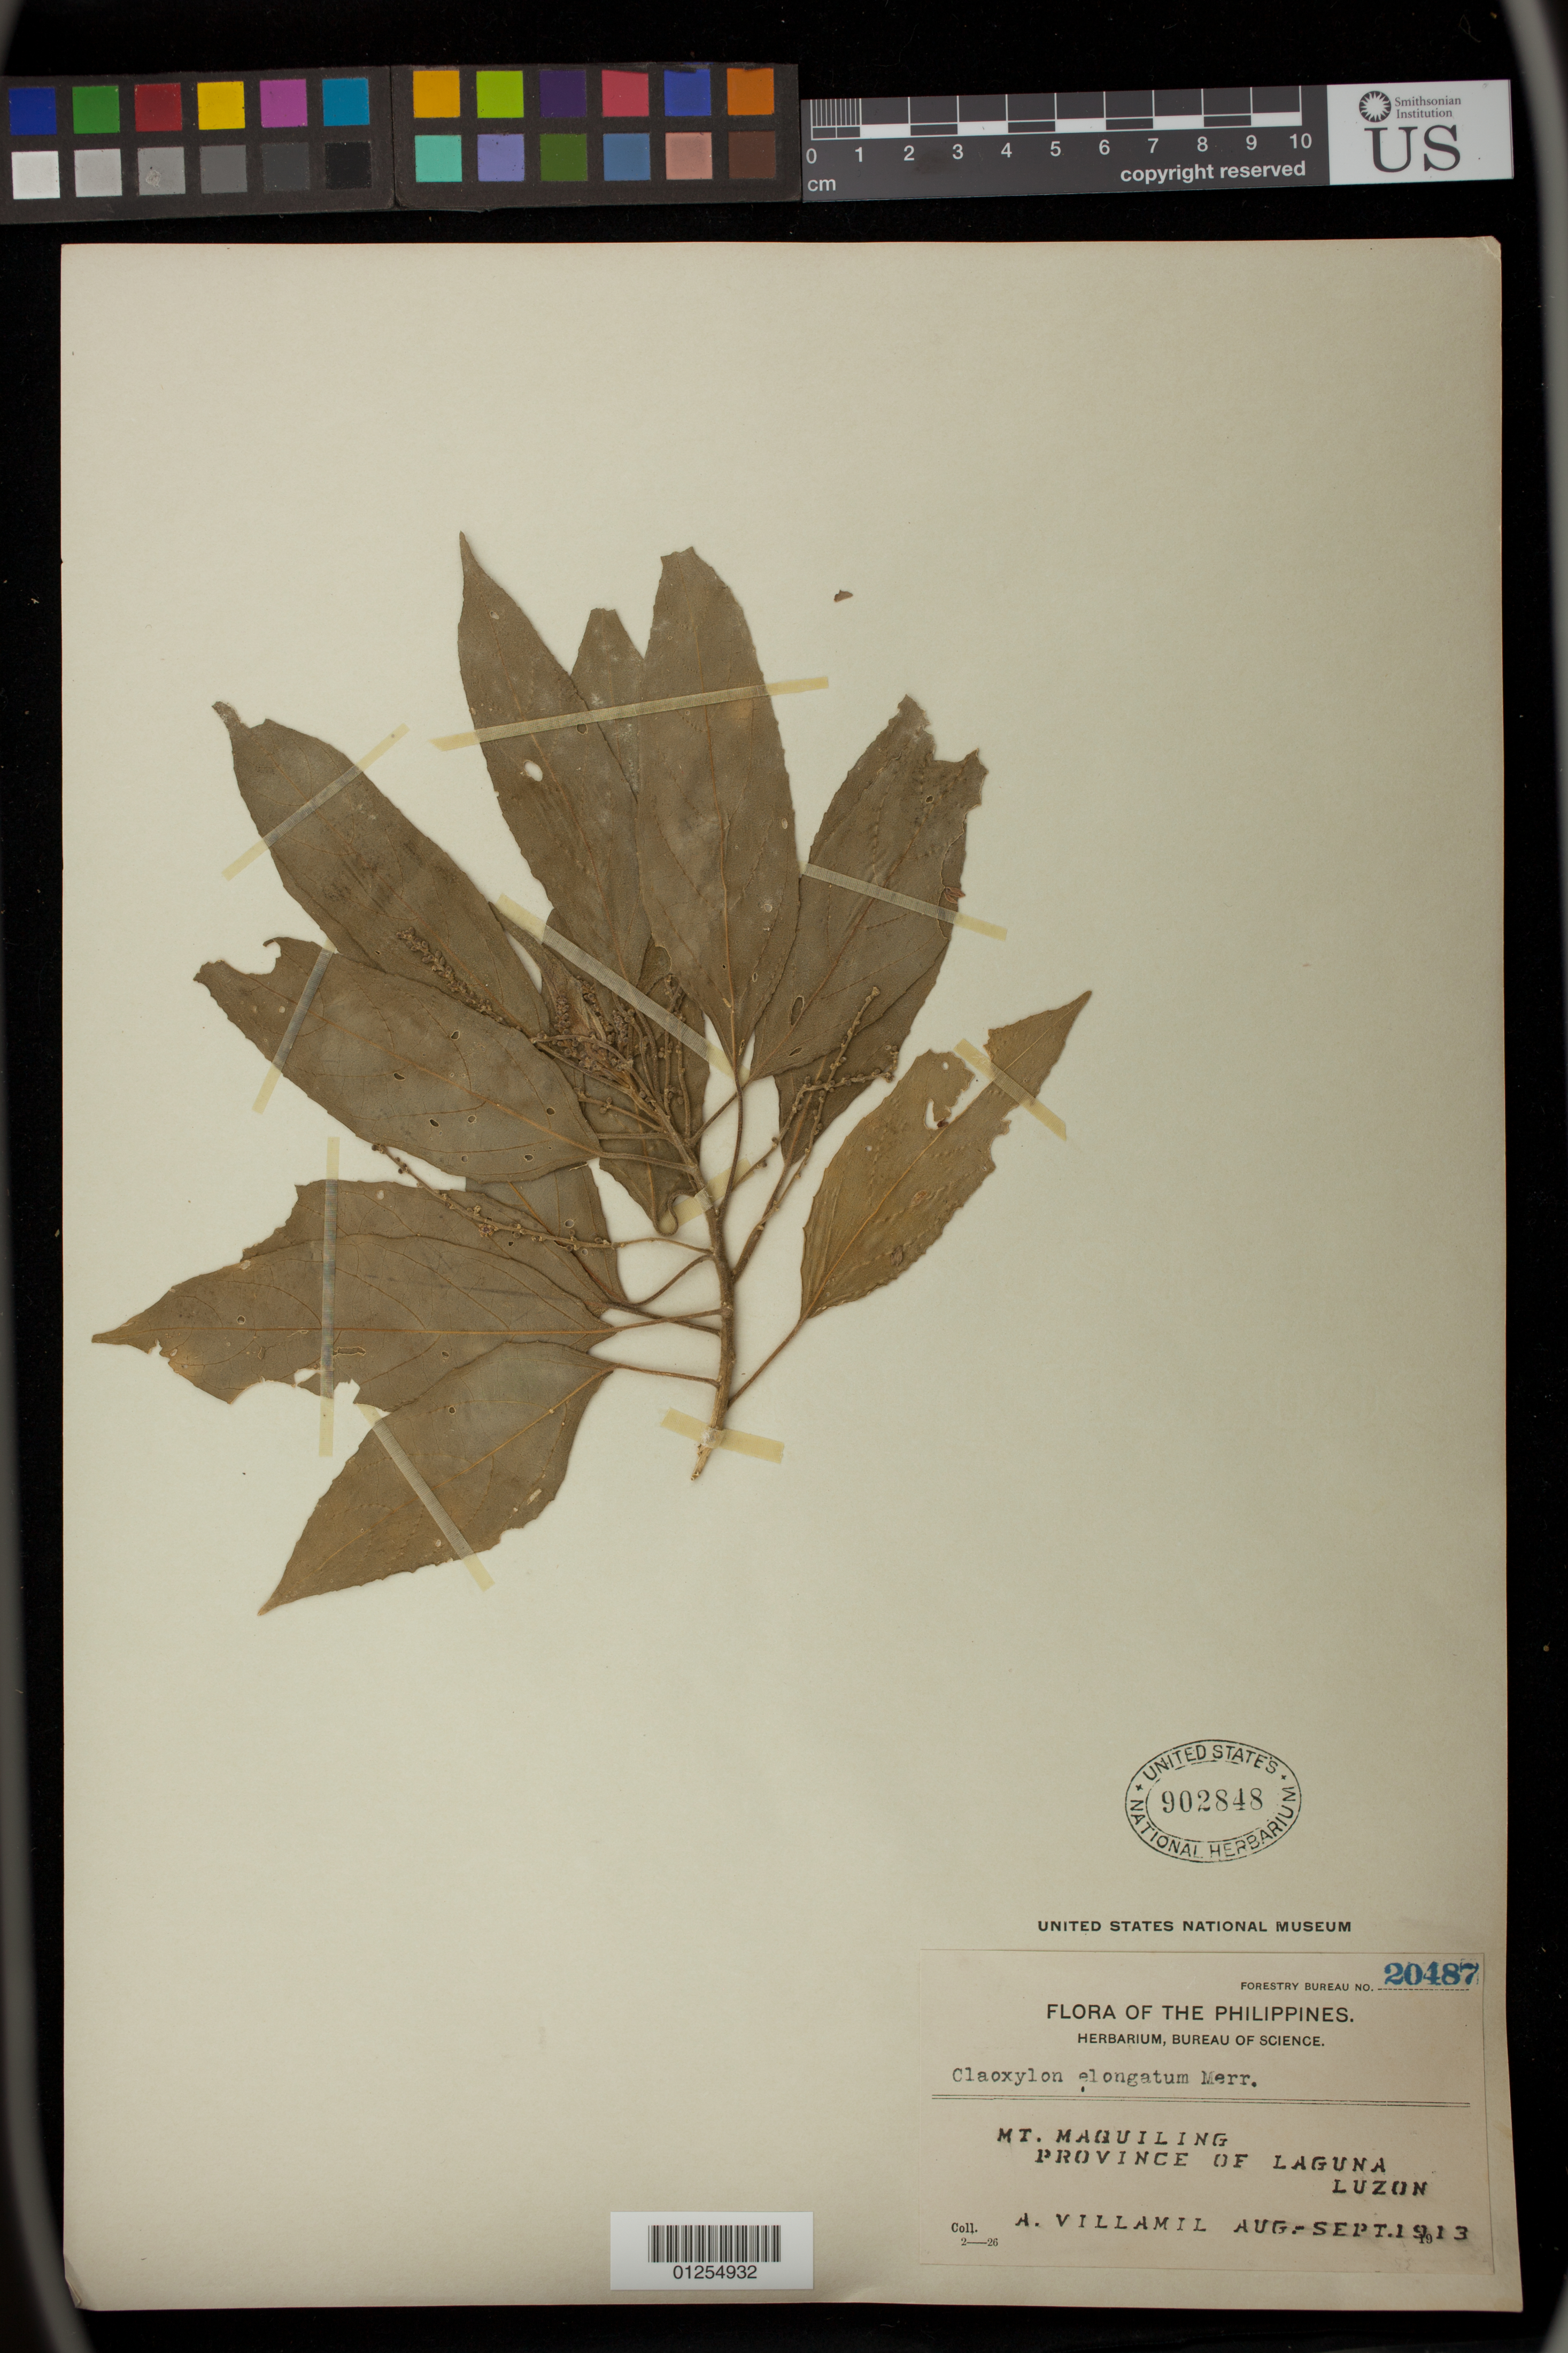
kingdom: Plantae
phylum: Tracheophyta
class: Magnoliopsida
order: Malpighiales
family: Euphorbiaceae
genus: Claoxylon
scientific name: Claoxylon elongatum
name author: Merr.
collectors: A. Villamil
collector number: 20487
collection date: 1913-08/1913-09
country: Philippines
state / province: Calabarzon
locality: Mt. Maquiling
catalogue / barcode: US 902848